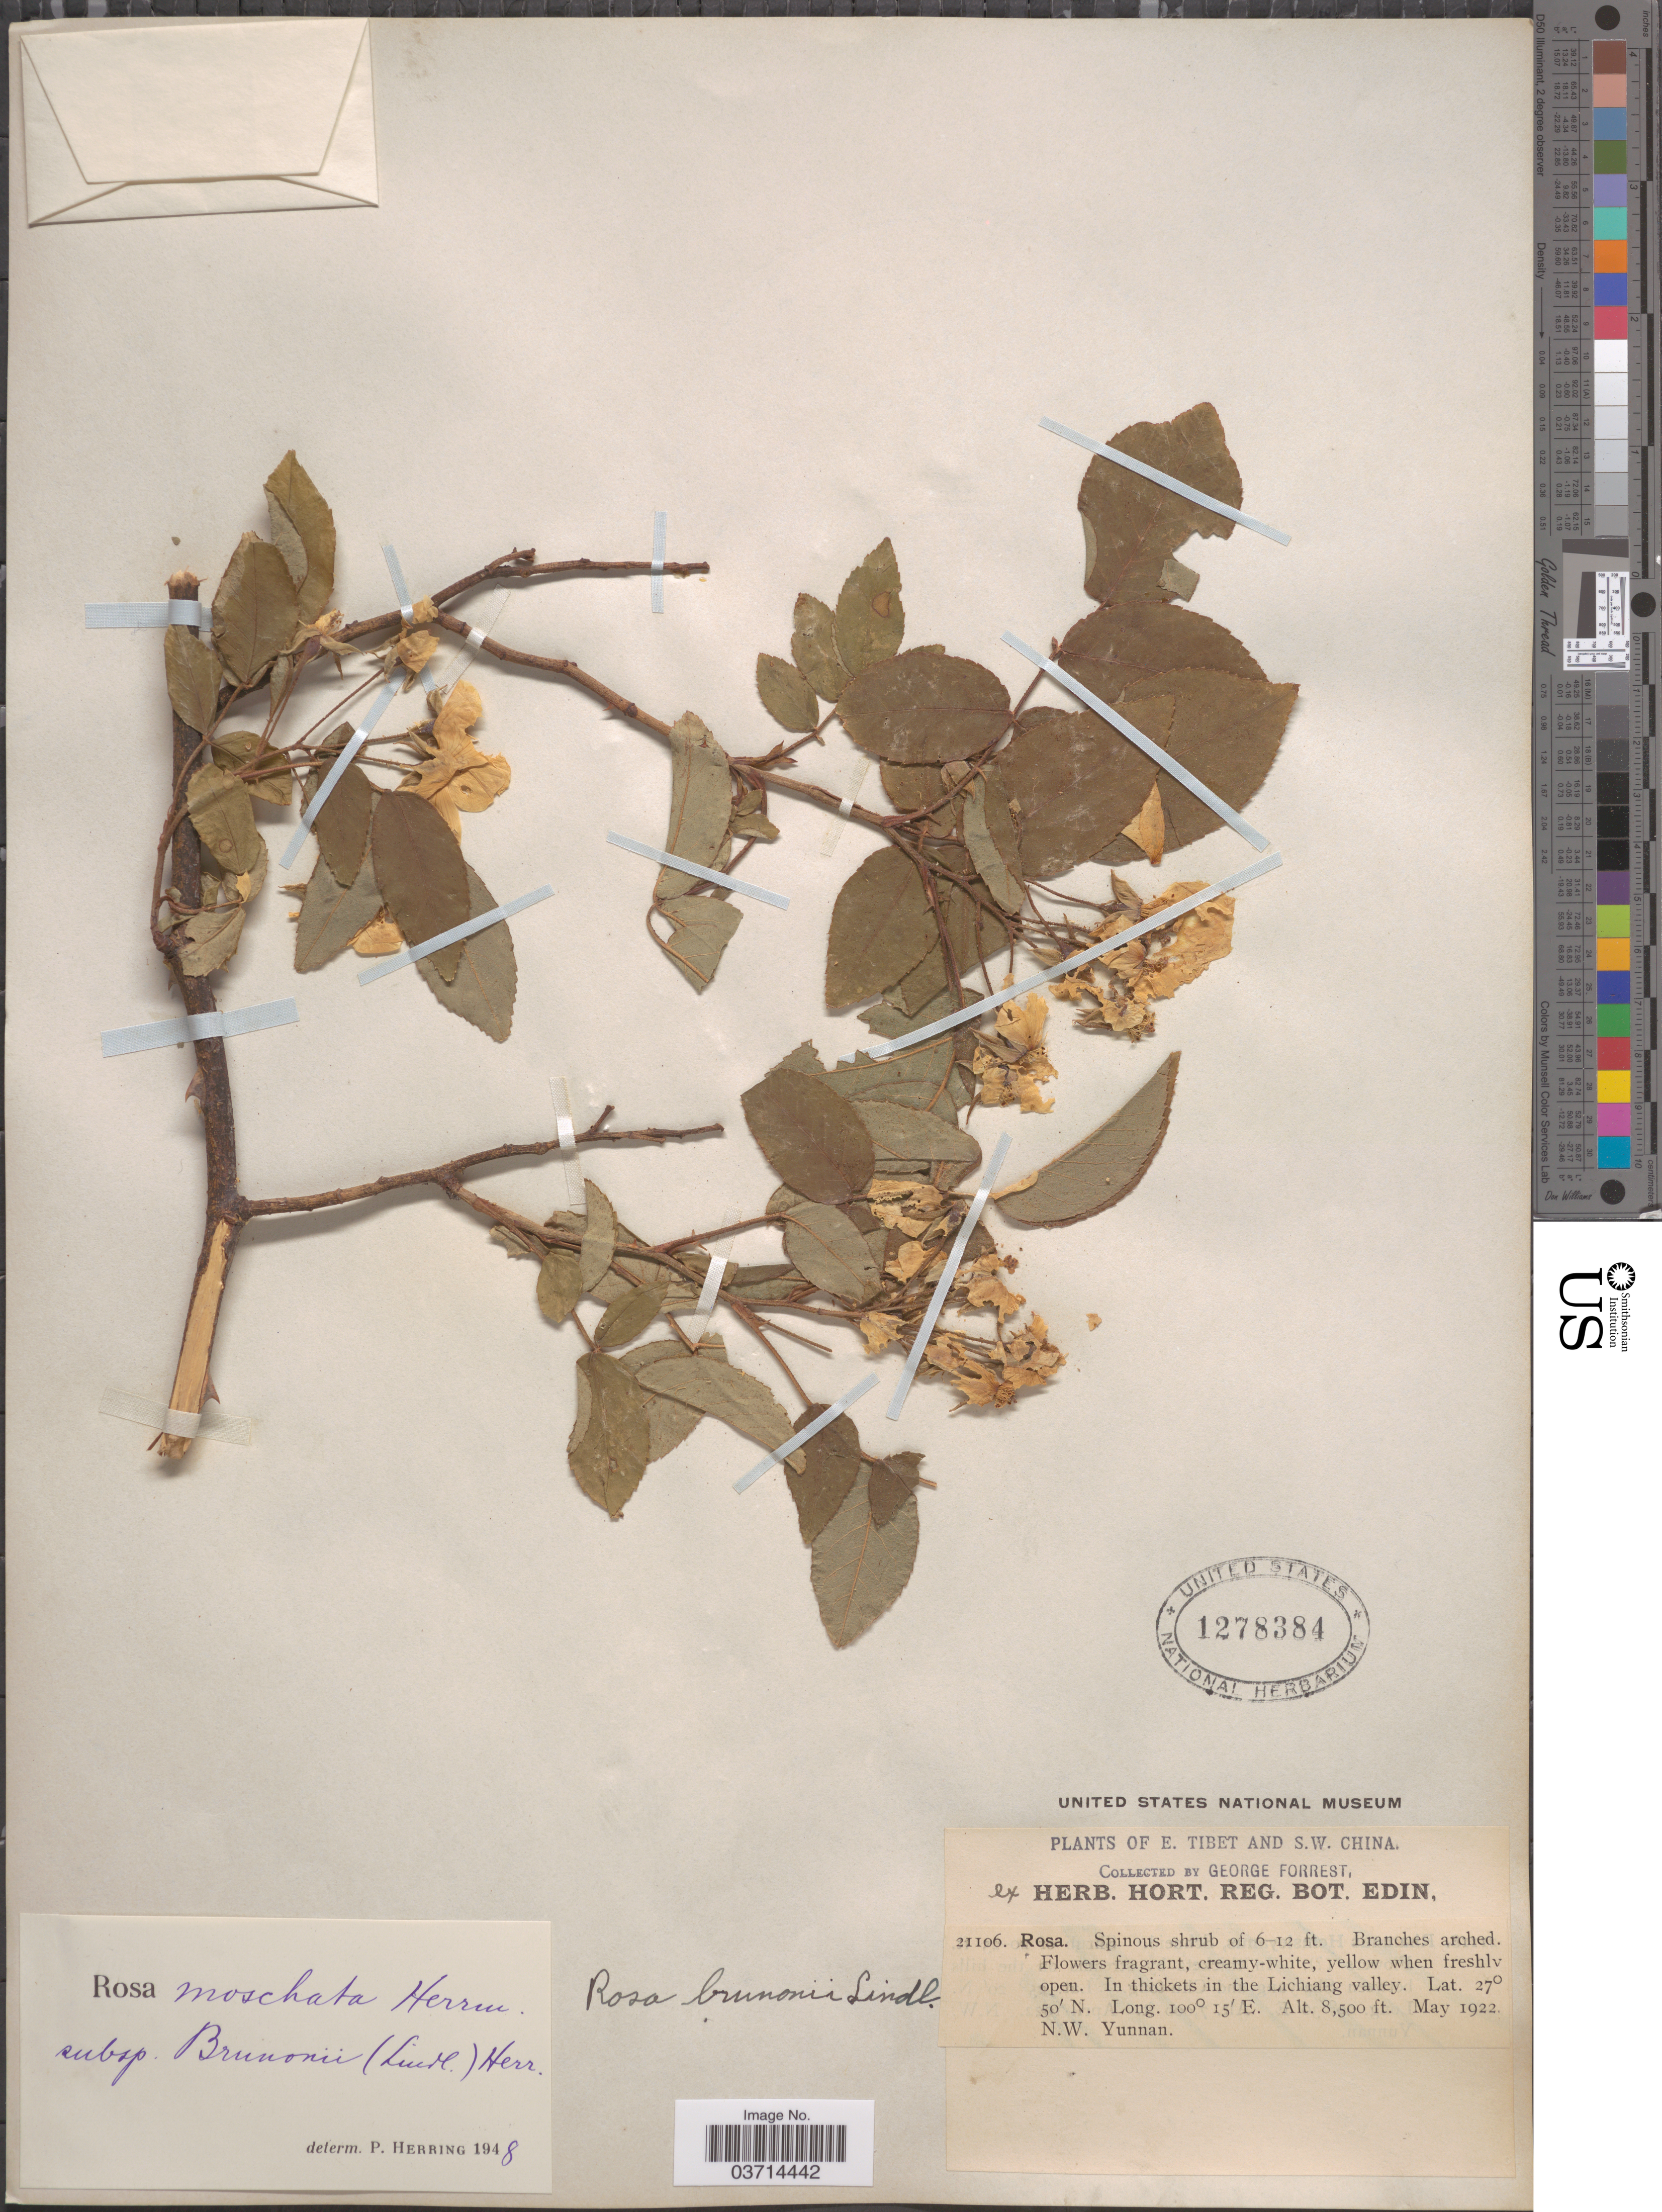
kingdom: Plantae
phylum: Tracheophyta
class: Magnoliopsida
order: Rosales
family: Rosaceae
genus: Rosa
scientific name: Rosa brunonii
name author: Lindl.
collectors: G. Forrest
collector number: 21106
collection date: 1922-05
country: China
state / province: Yunnan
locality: S.W. China. In thickets in the Lichiang valley. N.W. Yunnan.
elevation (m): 2591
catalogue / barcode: US 1278384